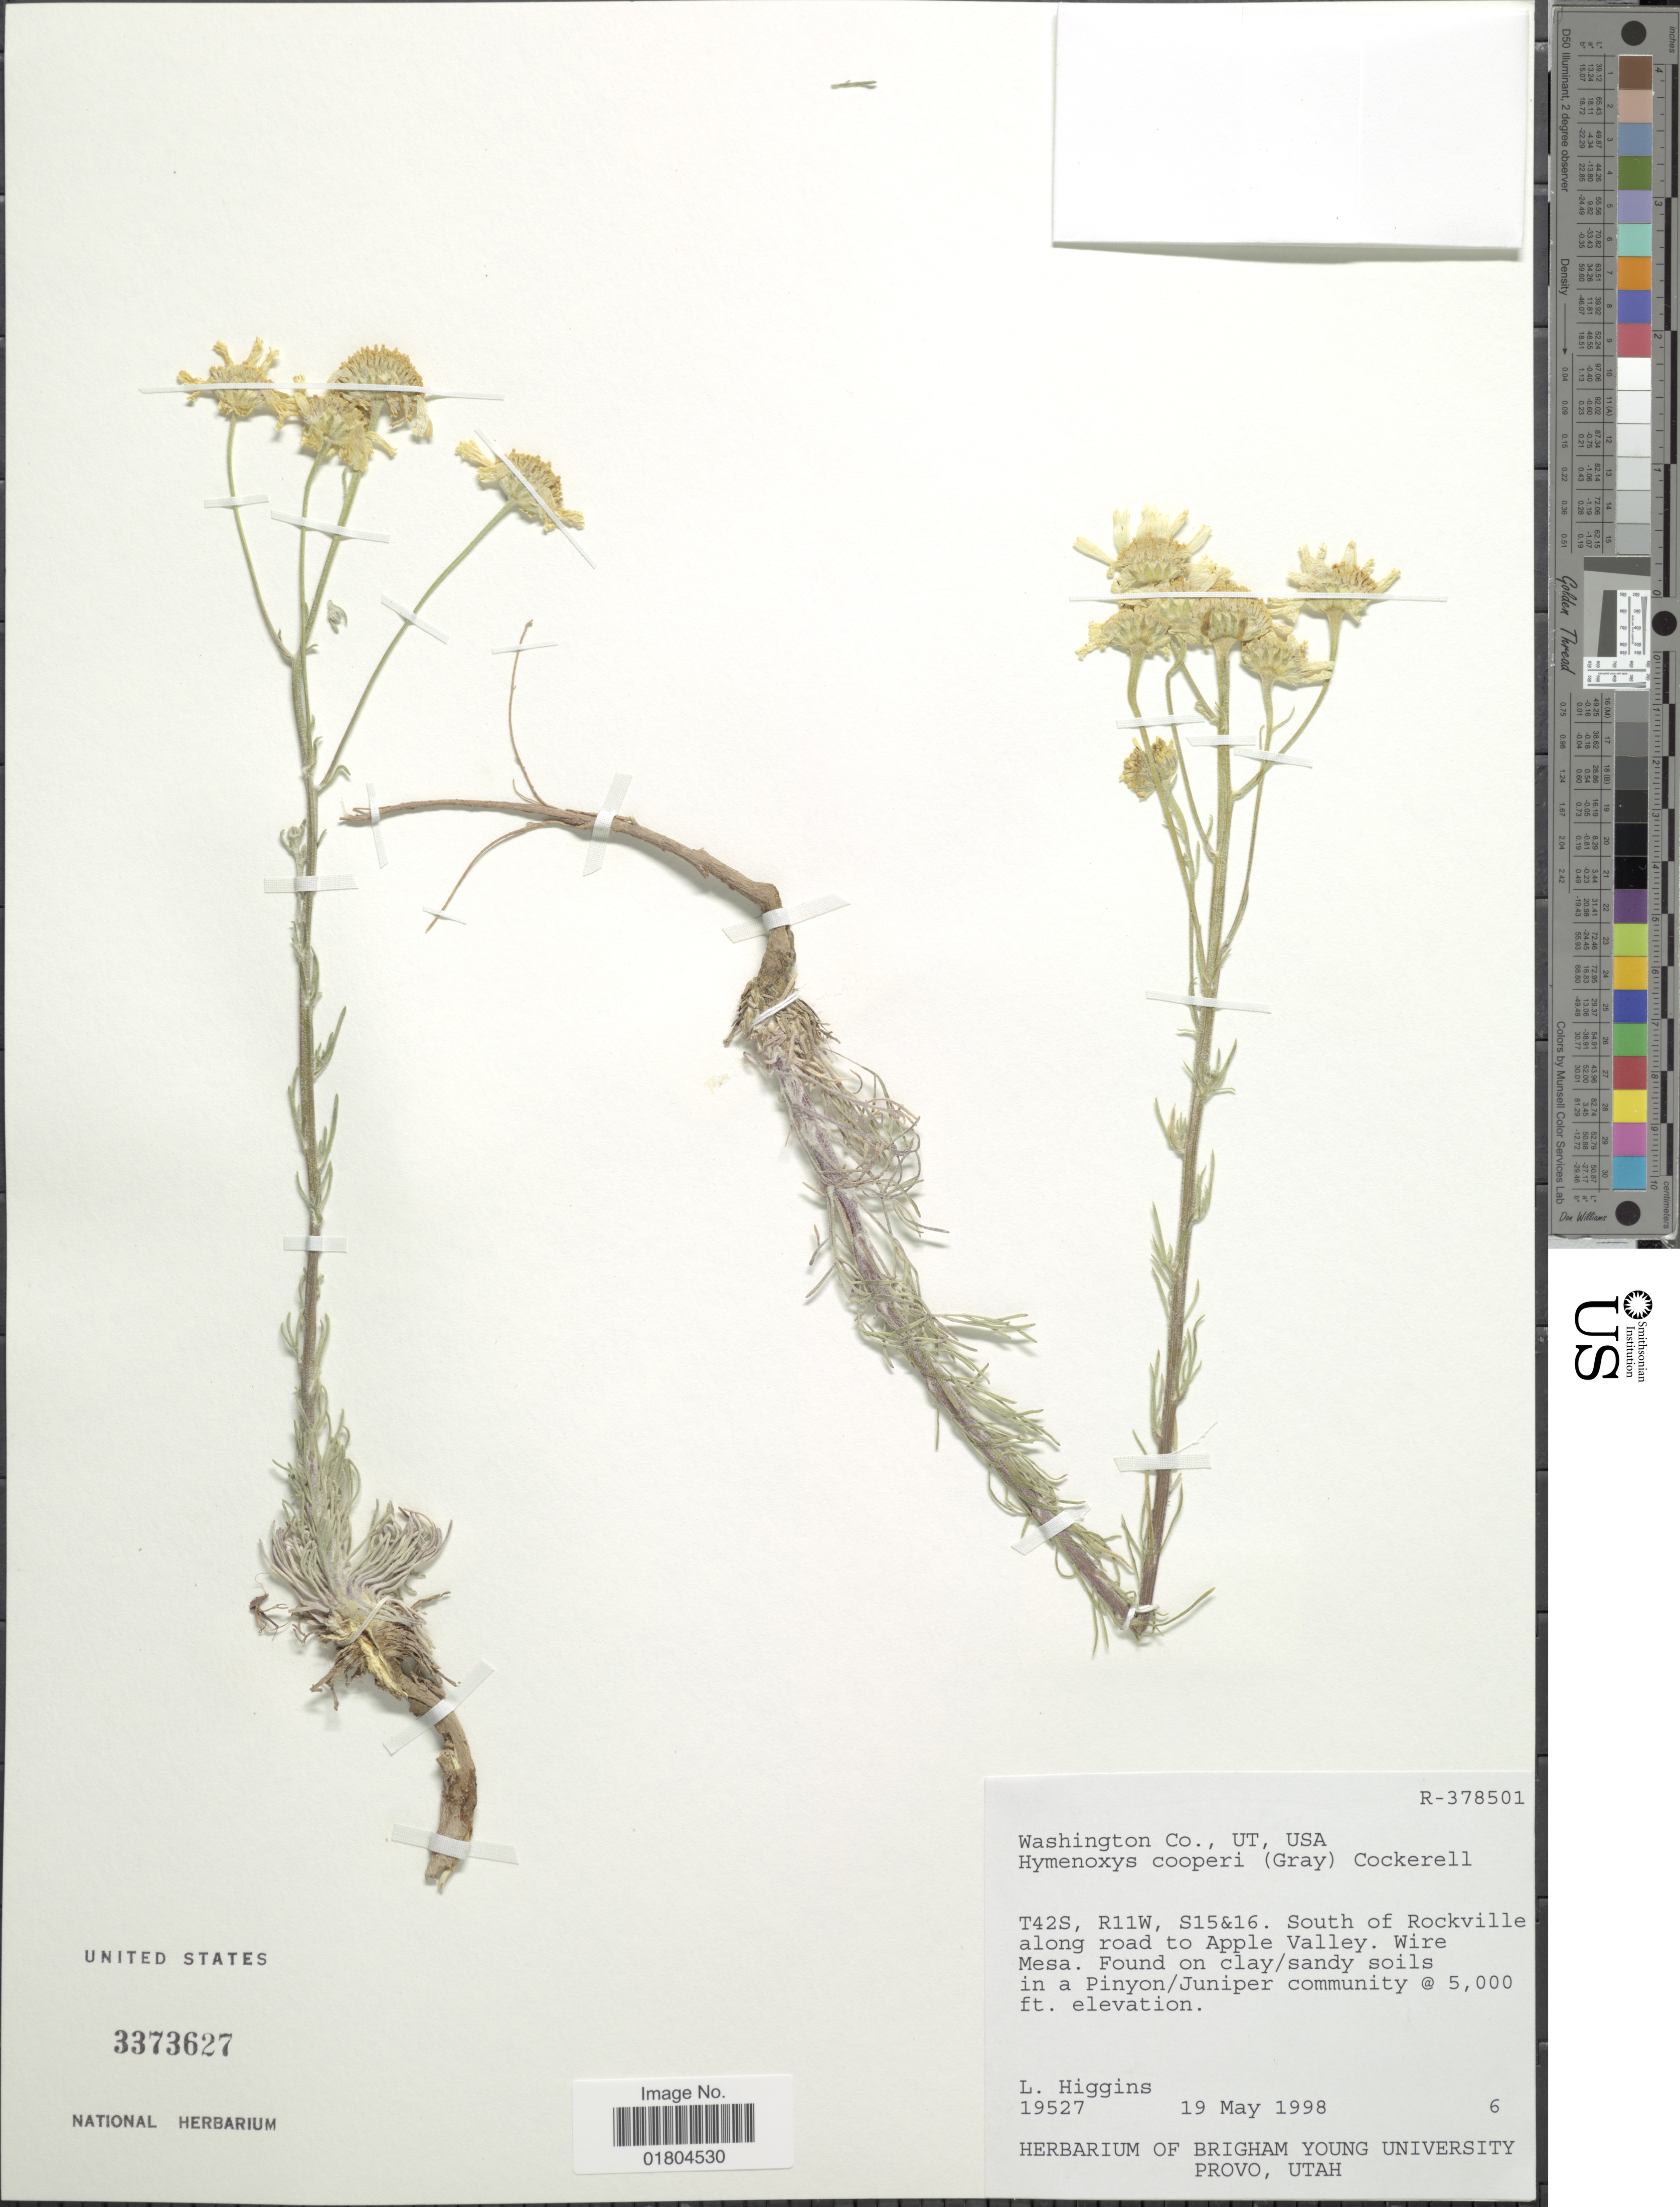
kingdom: Plantae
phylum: Tracheophyta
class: Magnoliopsida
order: Asterales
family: Asteraceae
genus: Hymenoxys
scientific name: Hymenoxys cooperi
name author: (A. Gray) Cockerell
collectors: L. Higgins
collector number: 19527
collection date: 1998-05-19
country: United States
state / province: Utah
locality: Washington Co. T42S, R11W, S15&16. South of Rockville along road to Apple Valley. Wire Mesa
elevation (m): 1524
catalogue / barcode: US 3373627